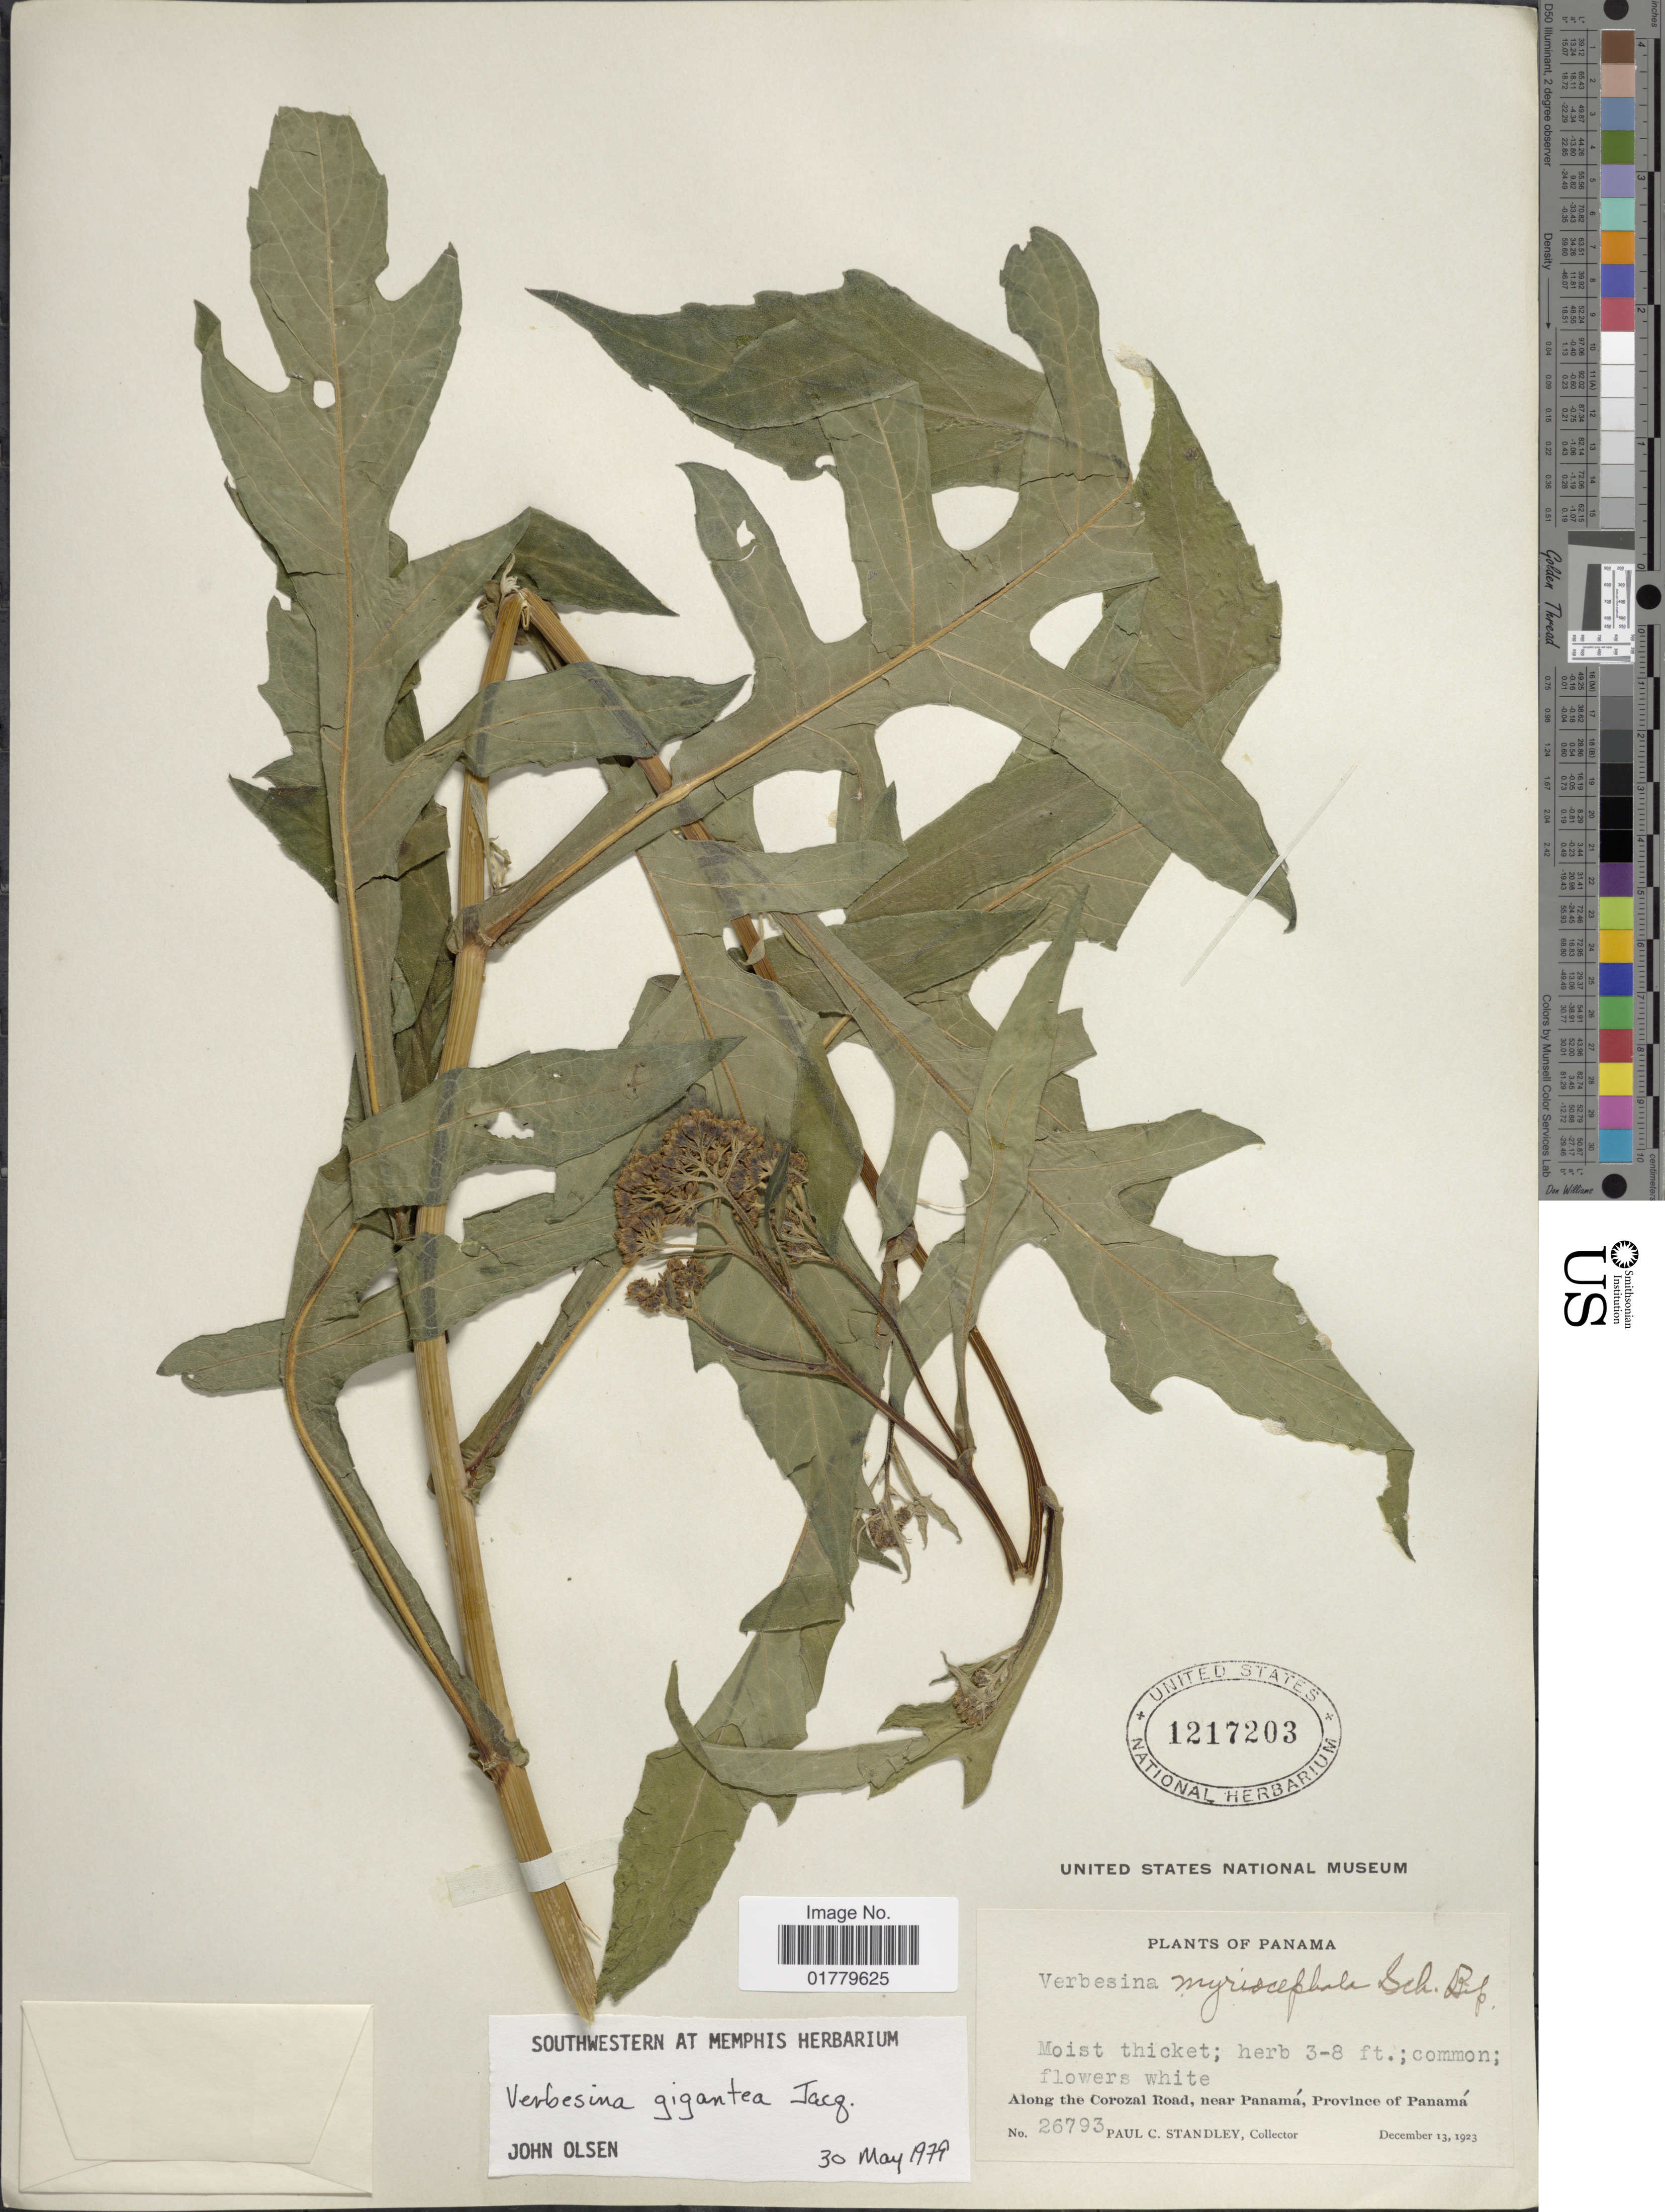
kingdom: Plantae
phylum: Tracheophyta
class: Magnoliopsida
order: Asterales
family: Asteraceae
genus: Verbesina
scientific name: Verbesina gigantea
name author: Jacq.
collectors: P. C. Standley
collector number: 26793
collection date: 1923-12-13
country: Panama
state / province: Panamá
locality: Along the Corozal Road, near Panamá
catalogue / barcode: US 1217203